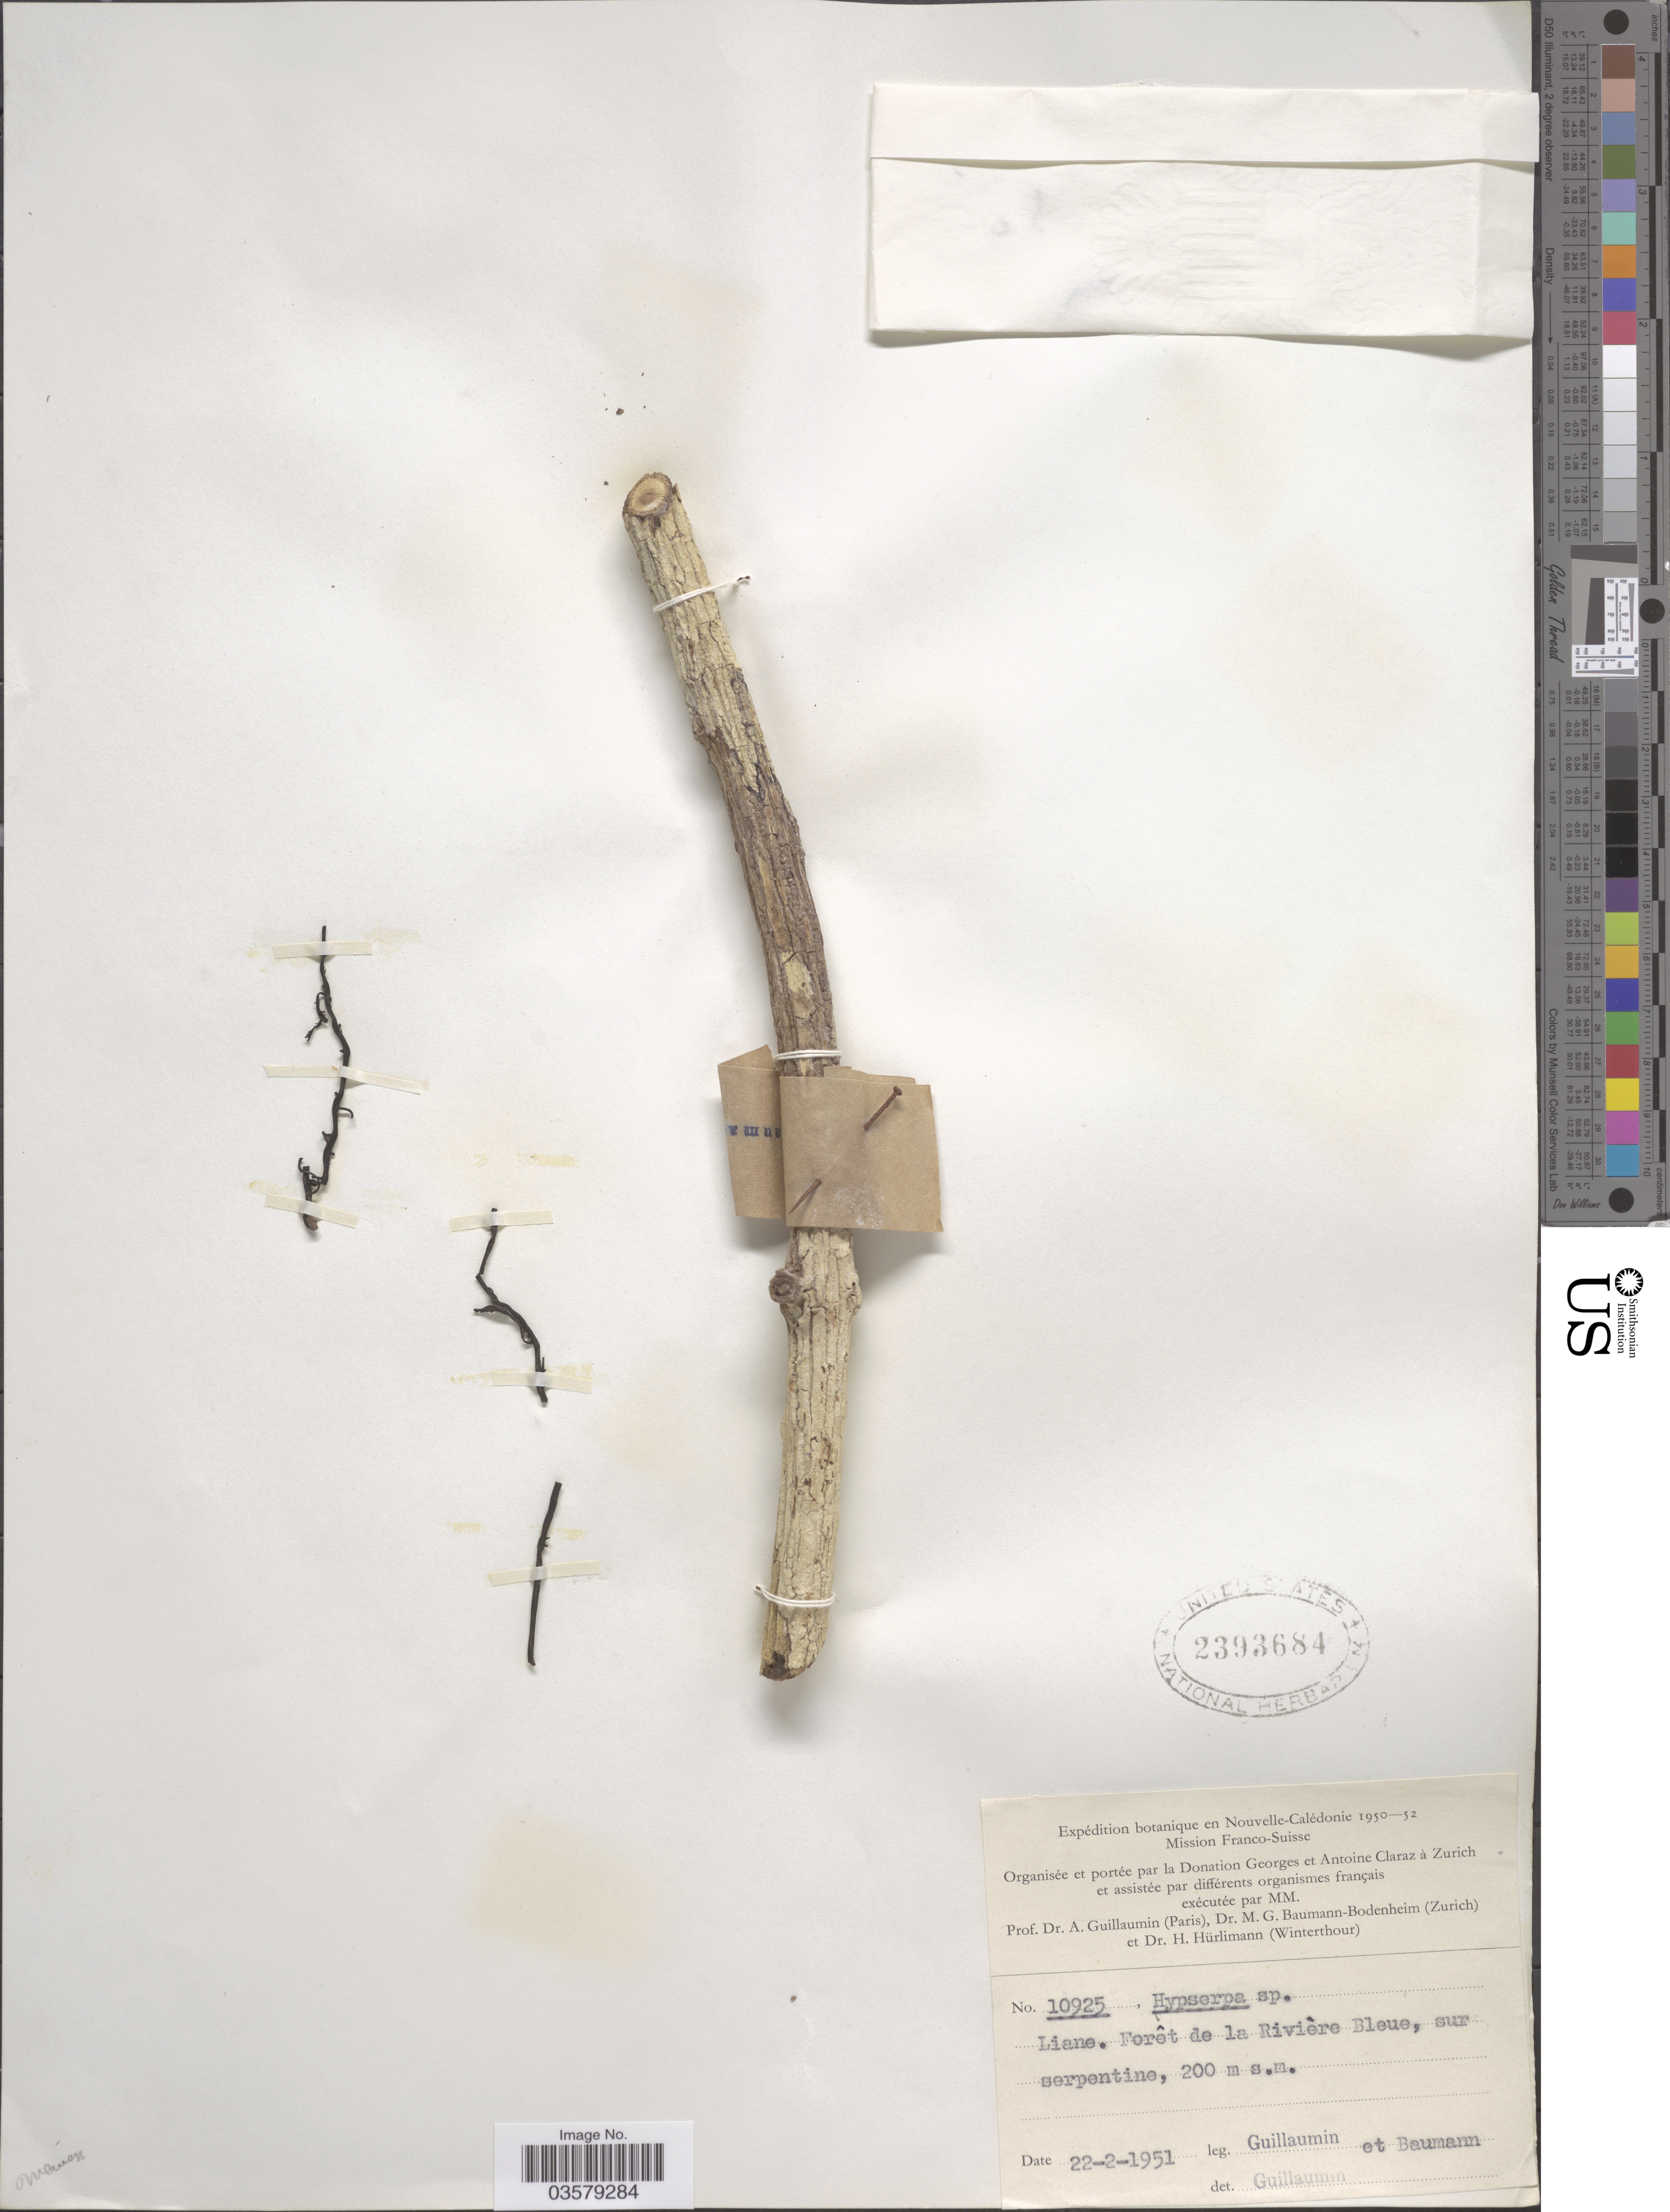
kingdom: Plantae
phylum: Tracheophyta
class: Magnoliopsida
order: Ranunculales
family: Menispermaceae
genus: Hypserpa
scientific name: Hypserpa vieillardii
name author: Diels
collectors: A. Guillaumin & M. G. Baumann-Bodenheim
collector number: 10925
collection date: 1951-02-22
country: New Caledonia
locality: Nouvelle-Calédonie. Forêt de la Rivière Bleue, sur serpentine.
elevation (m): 200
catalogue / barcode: US 2393684